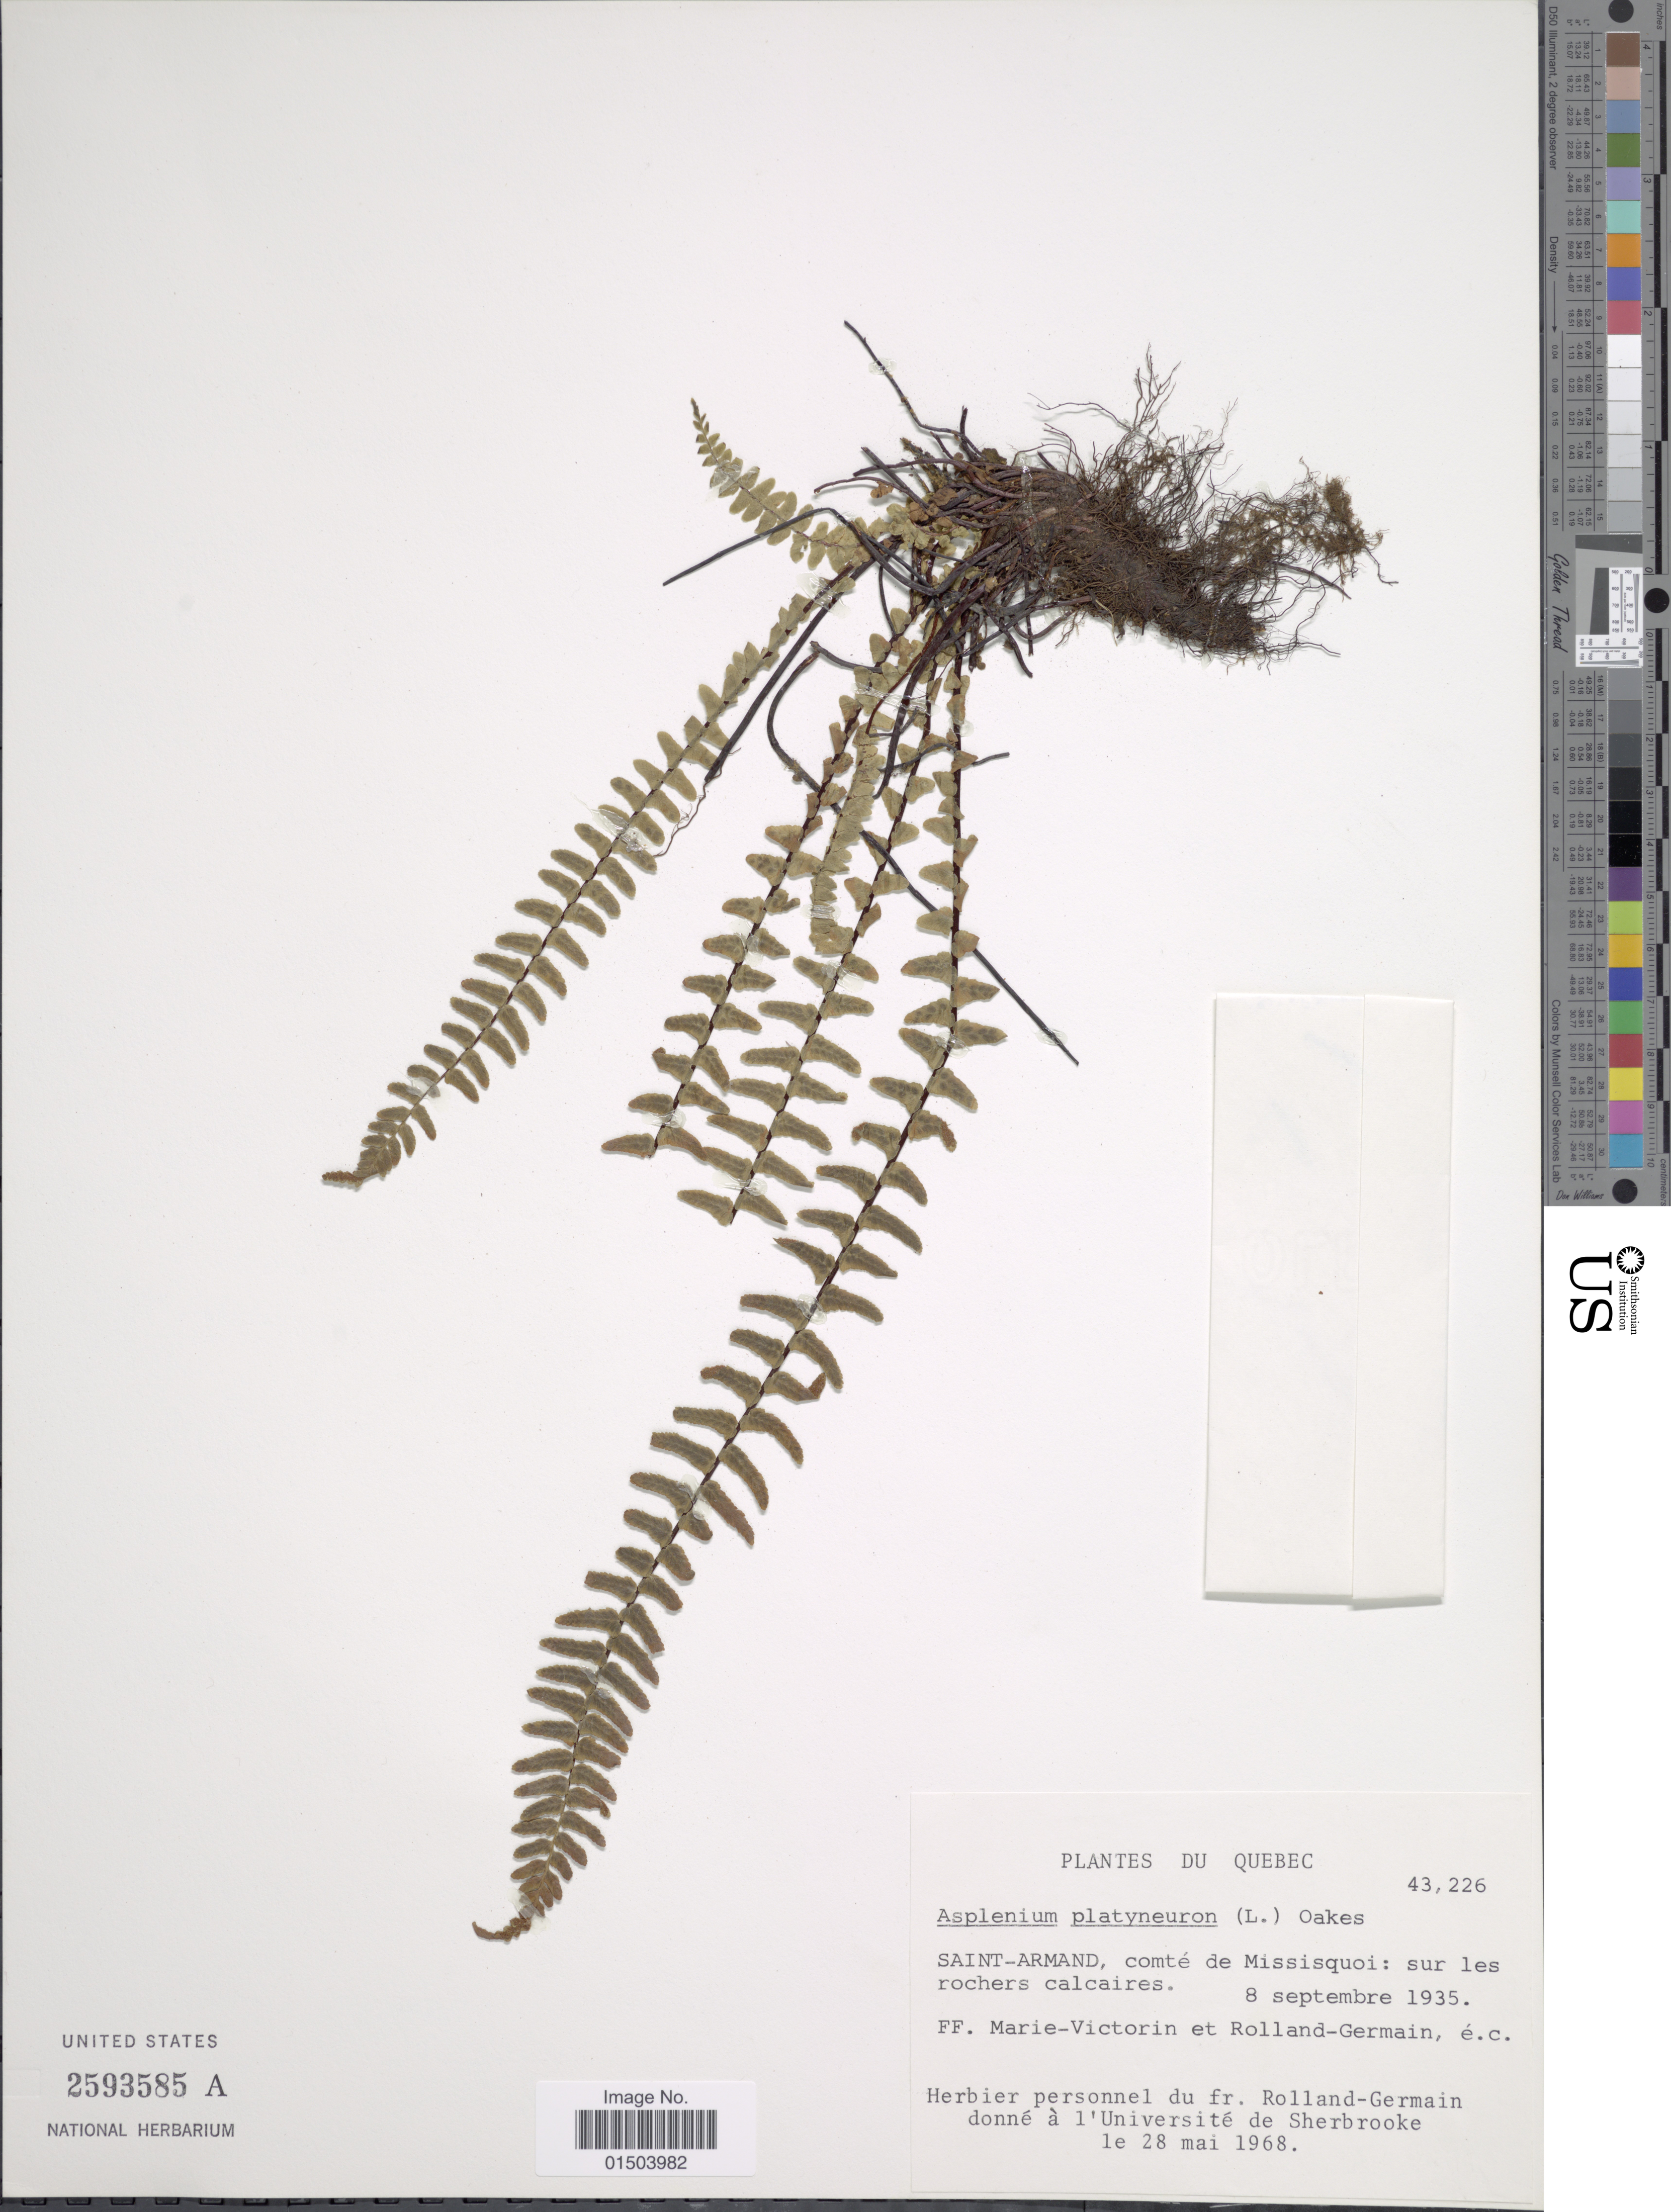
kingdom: Plantae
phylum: Tracheophyta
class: Polypodiopsida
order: Polypodiales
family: Aspleniaceae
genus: Asplenium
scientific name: Asplenium platyneuron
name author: (L.) Britton, Stearns & Poggenb.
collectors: F. Marie-Victorin, Rolland-Germain & et al.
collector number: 43226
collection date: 1935-09-08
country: Canada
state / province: Quebec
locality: Saint-Armand, comté de Missisquoi: sur les rochers calcaires.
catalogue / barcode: US 2593585A